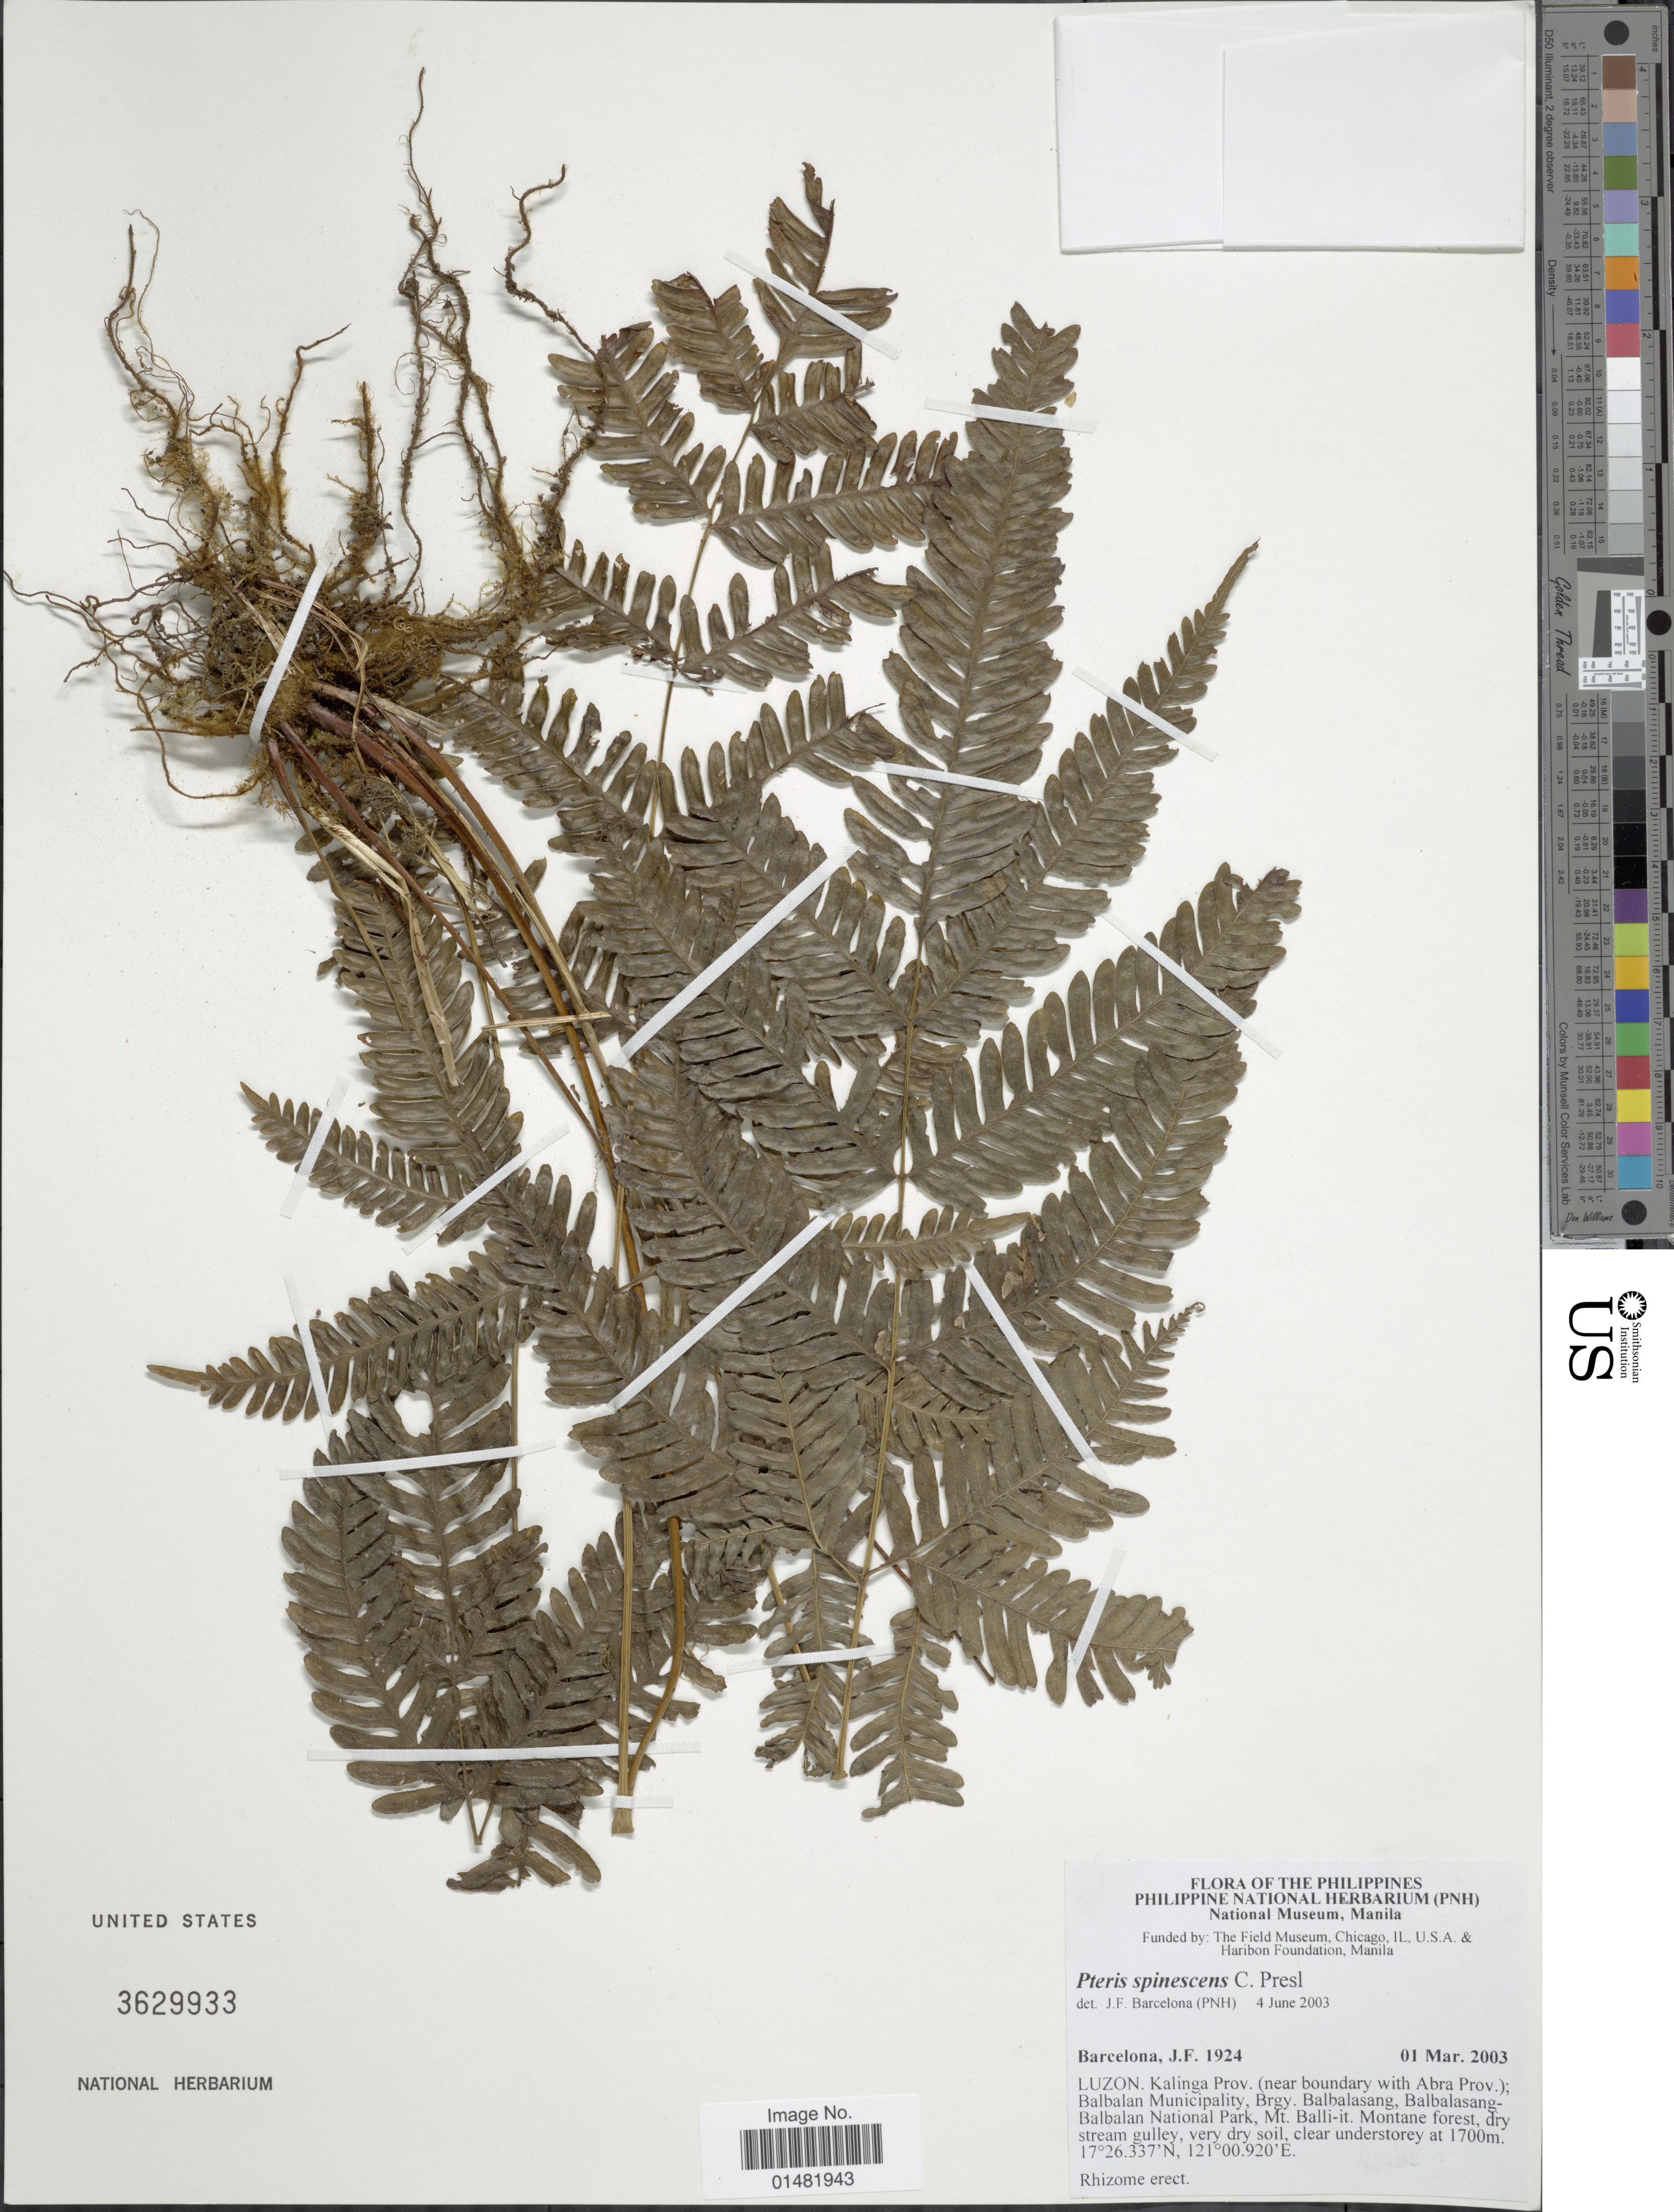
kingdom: Plantae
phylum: Tracheophyta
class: Polypodiopsida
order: Polypodiales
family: Pteridaceae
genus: Pteris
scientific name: Pteris spinescens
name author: C. Presl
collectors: J. F. Barcelona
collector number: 1924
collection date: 2003-03-01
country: Philippines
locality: Luzon. Kalinga Prov. (near boundary with Abra Prov.); Balbalan Municipality, Brgy. Balbalasang, Balbalasang-Balbalan National Park, Mt. Balli-it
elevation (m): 1700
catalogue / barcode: US 3629933